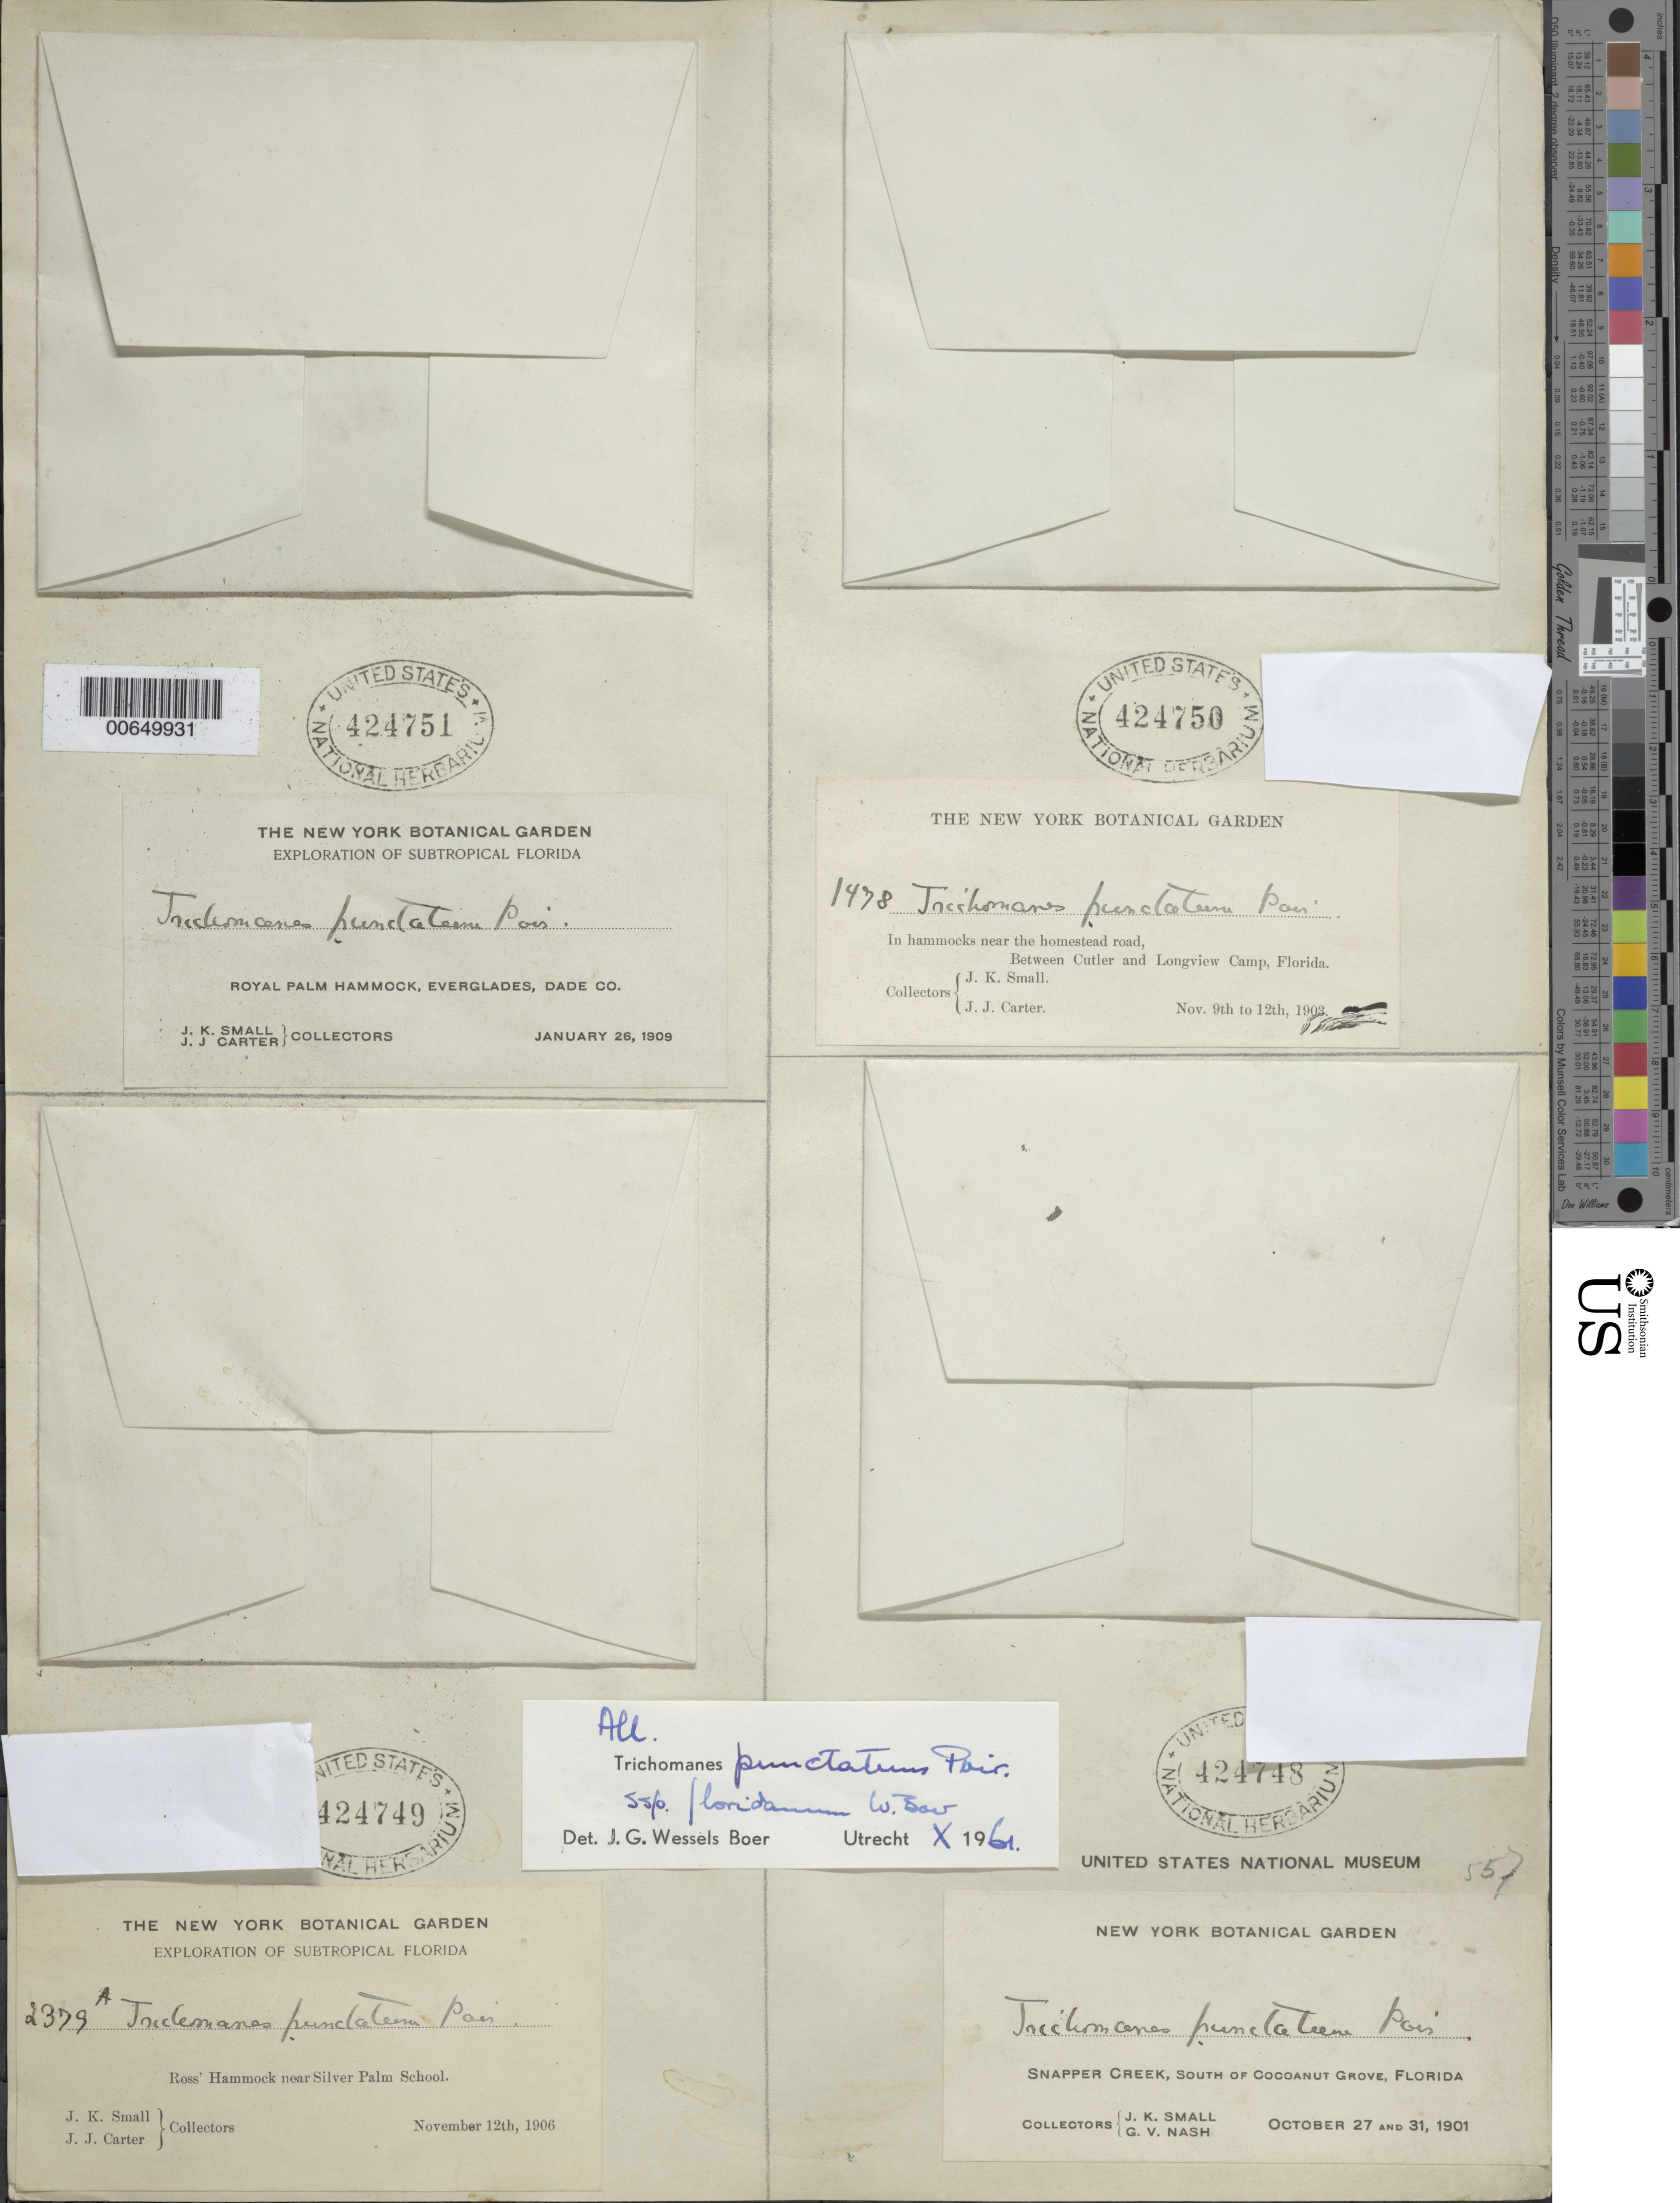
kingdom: Plantae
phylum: Tracheophyta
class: Polypodiopsida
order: Hymenophyllales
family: Hymenophyllaceae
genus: Didymoglossum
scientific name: Didymoglossum punctatum subsp. floridanum comb. nov., ined 2015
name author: (Poir.) Desv.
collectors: J. K. Small & J. J. Carter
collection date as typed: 26 Jan 1909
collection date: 1909-01-26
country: United States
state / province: Florida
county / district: Dade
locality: Royal Palm Hammock, Everglades.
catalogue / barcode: US 424751